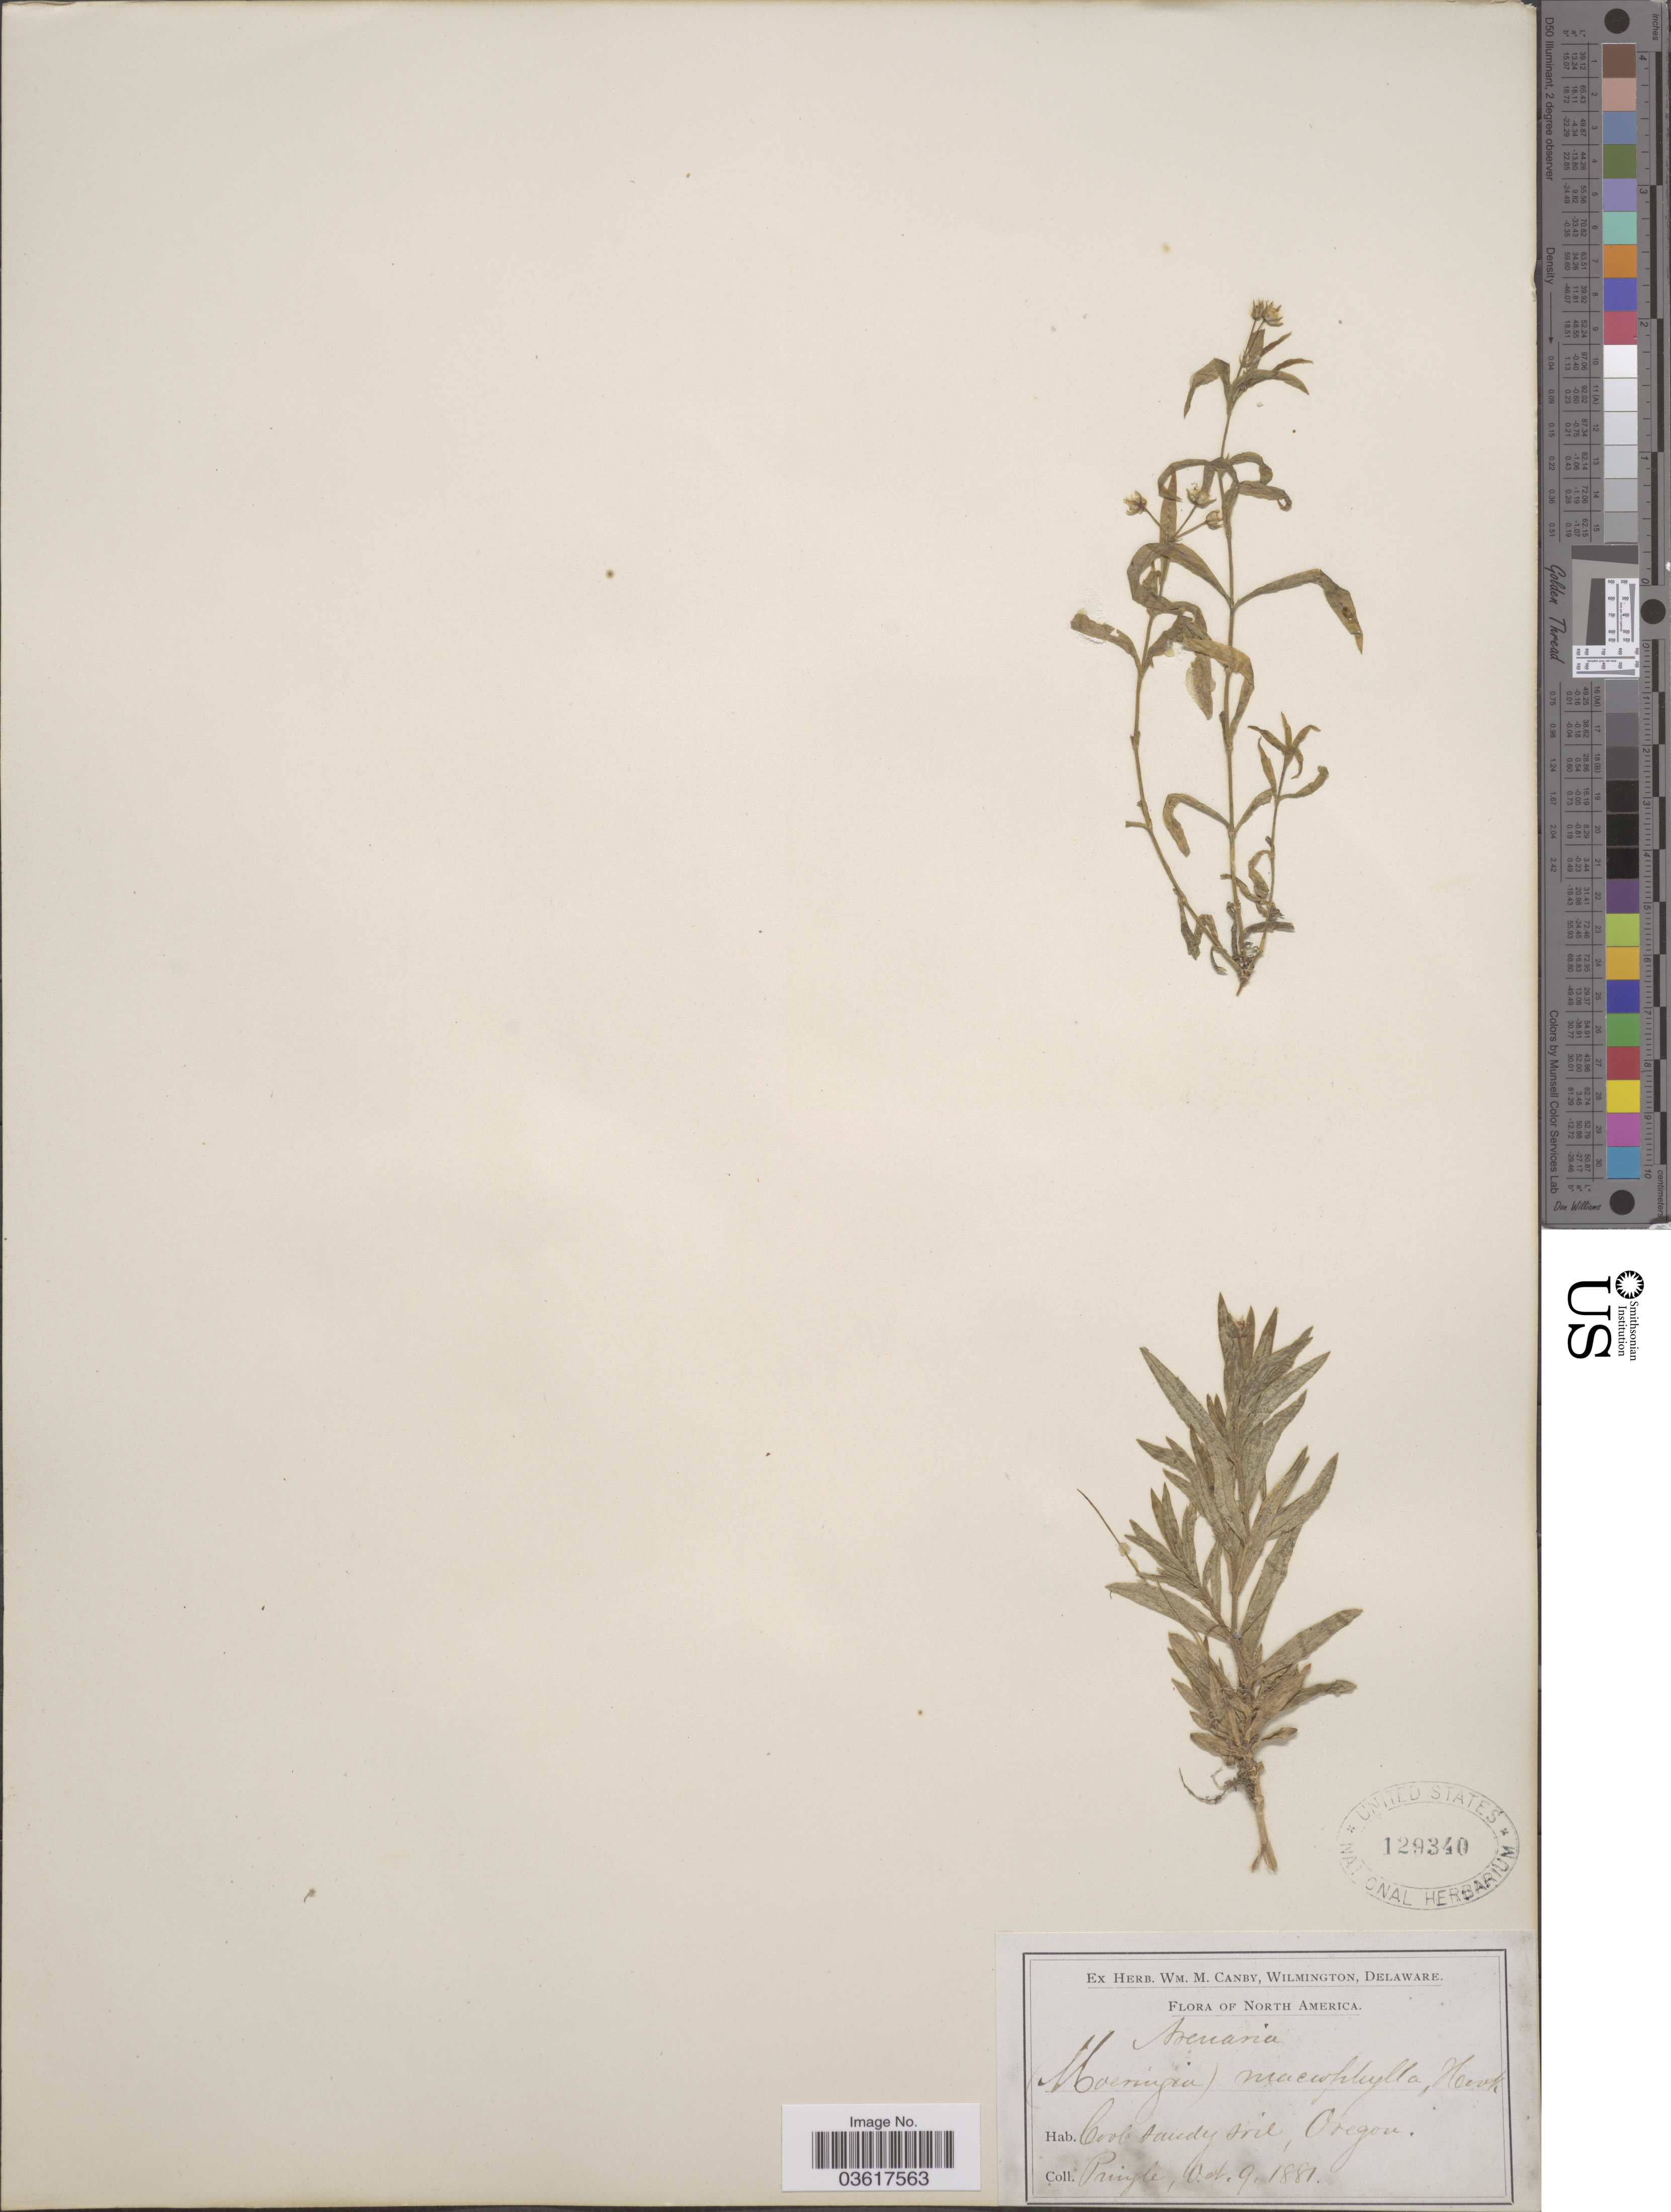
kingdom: Plantae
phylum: Tracheophyta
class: Magnoliopsida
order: Caryophyllales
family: Caryophyllaceae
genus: Moehringia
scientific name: Moehringia macrophylla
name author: (Hook.) Fenzl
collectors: -- Pringle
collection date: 1881-10-09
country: United States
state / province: Oregon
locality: Cool sandy soil.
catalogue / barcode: US 129340